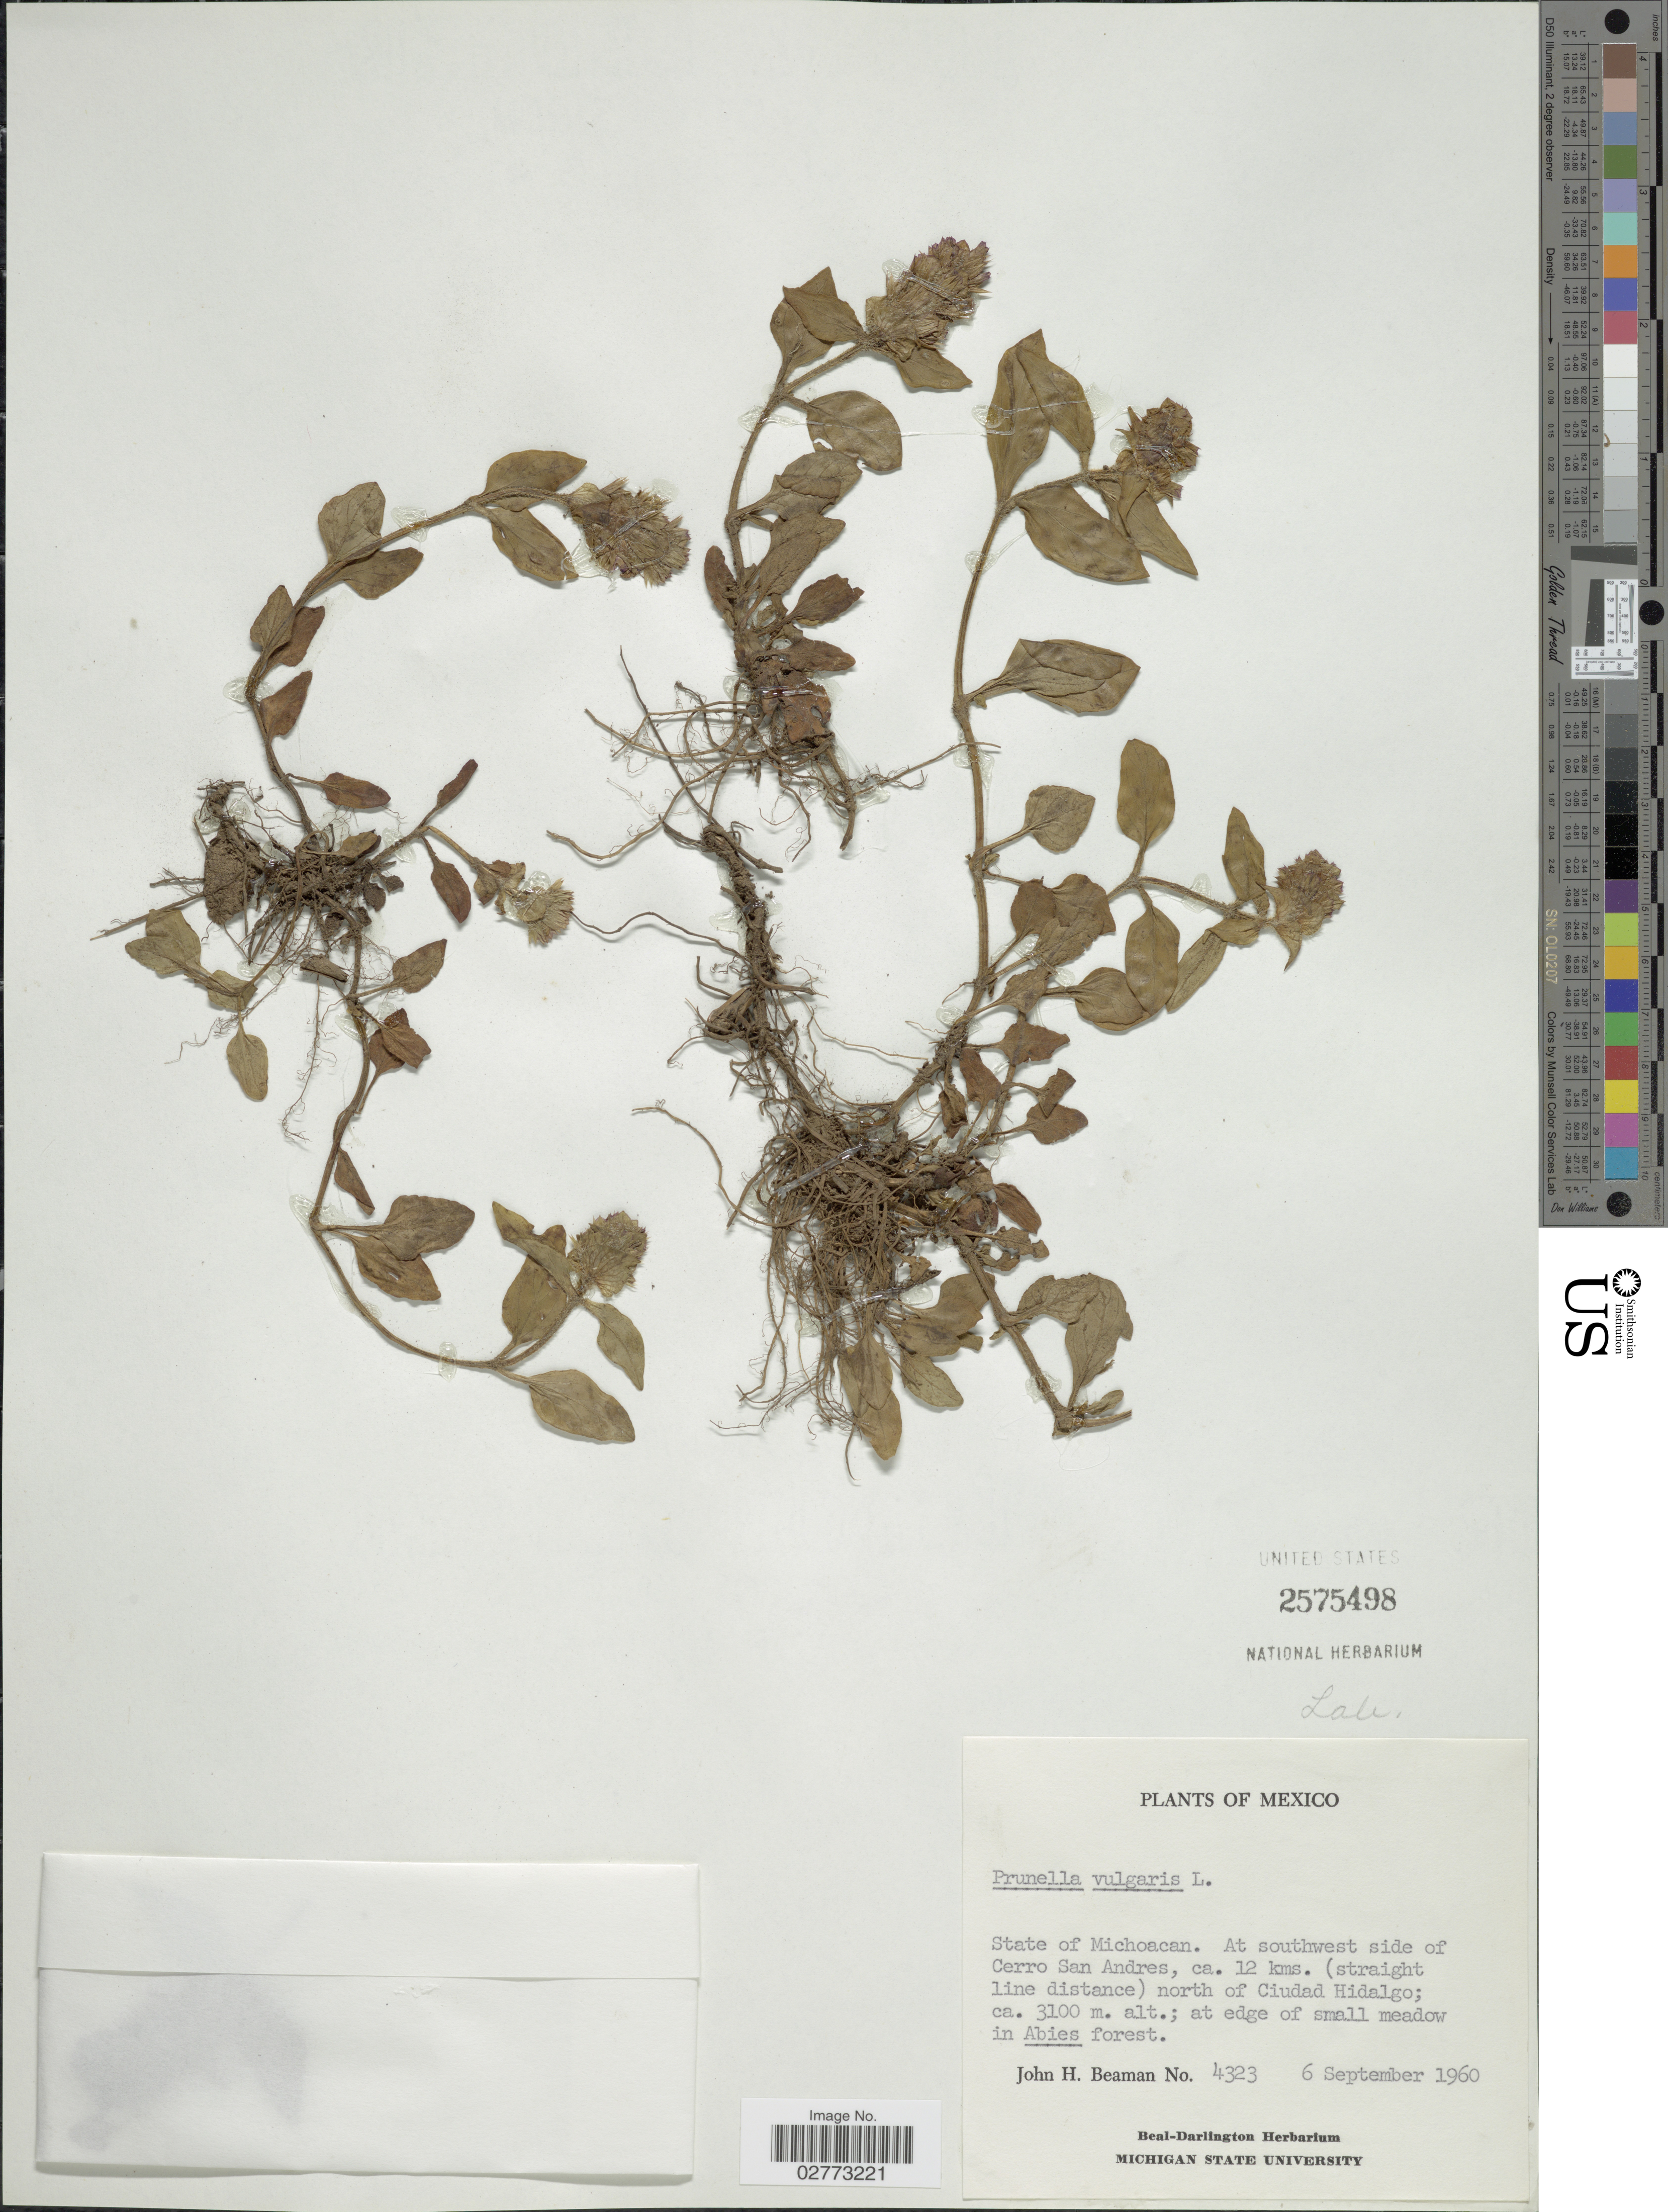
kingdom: Plantae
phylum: Tracheophyta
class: Magnoliopsida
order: Lamiales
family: Lamiaceae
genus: Prunella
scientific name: Prunella vulgaris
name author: L.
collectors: J. H. Beaman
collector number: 4323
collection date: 1960-09-06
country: Mexico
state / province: Michoacán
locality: At southwest side of Cerro San Andres, ca. 12 kms. (straight line distance) north of Ciudad Hidalgo.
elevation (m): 3100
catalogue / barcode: US 2575498